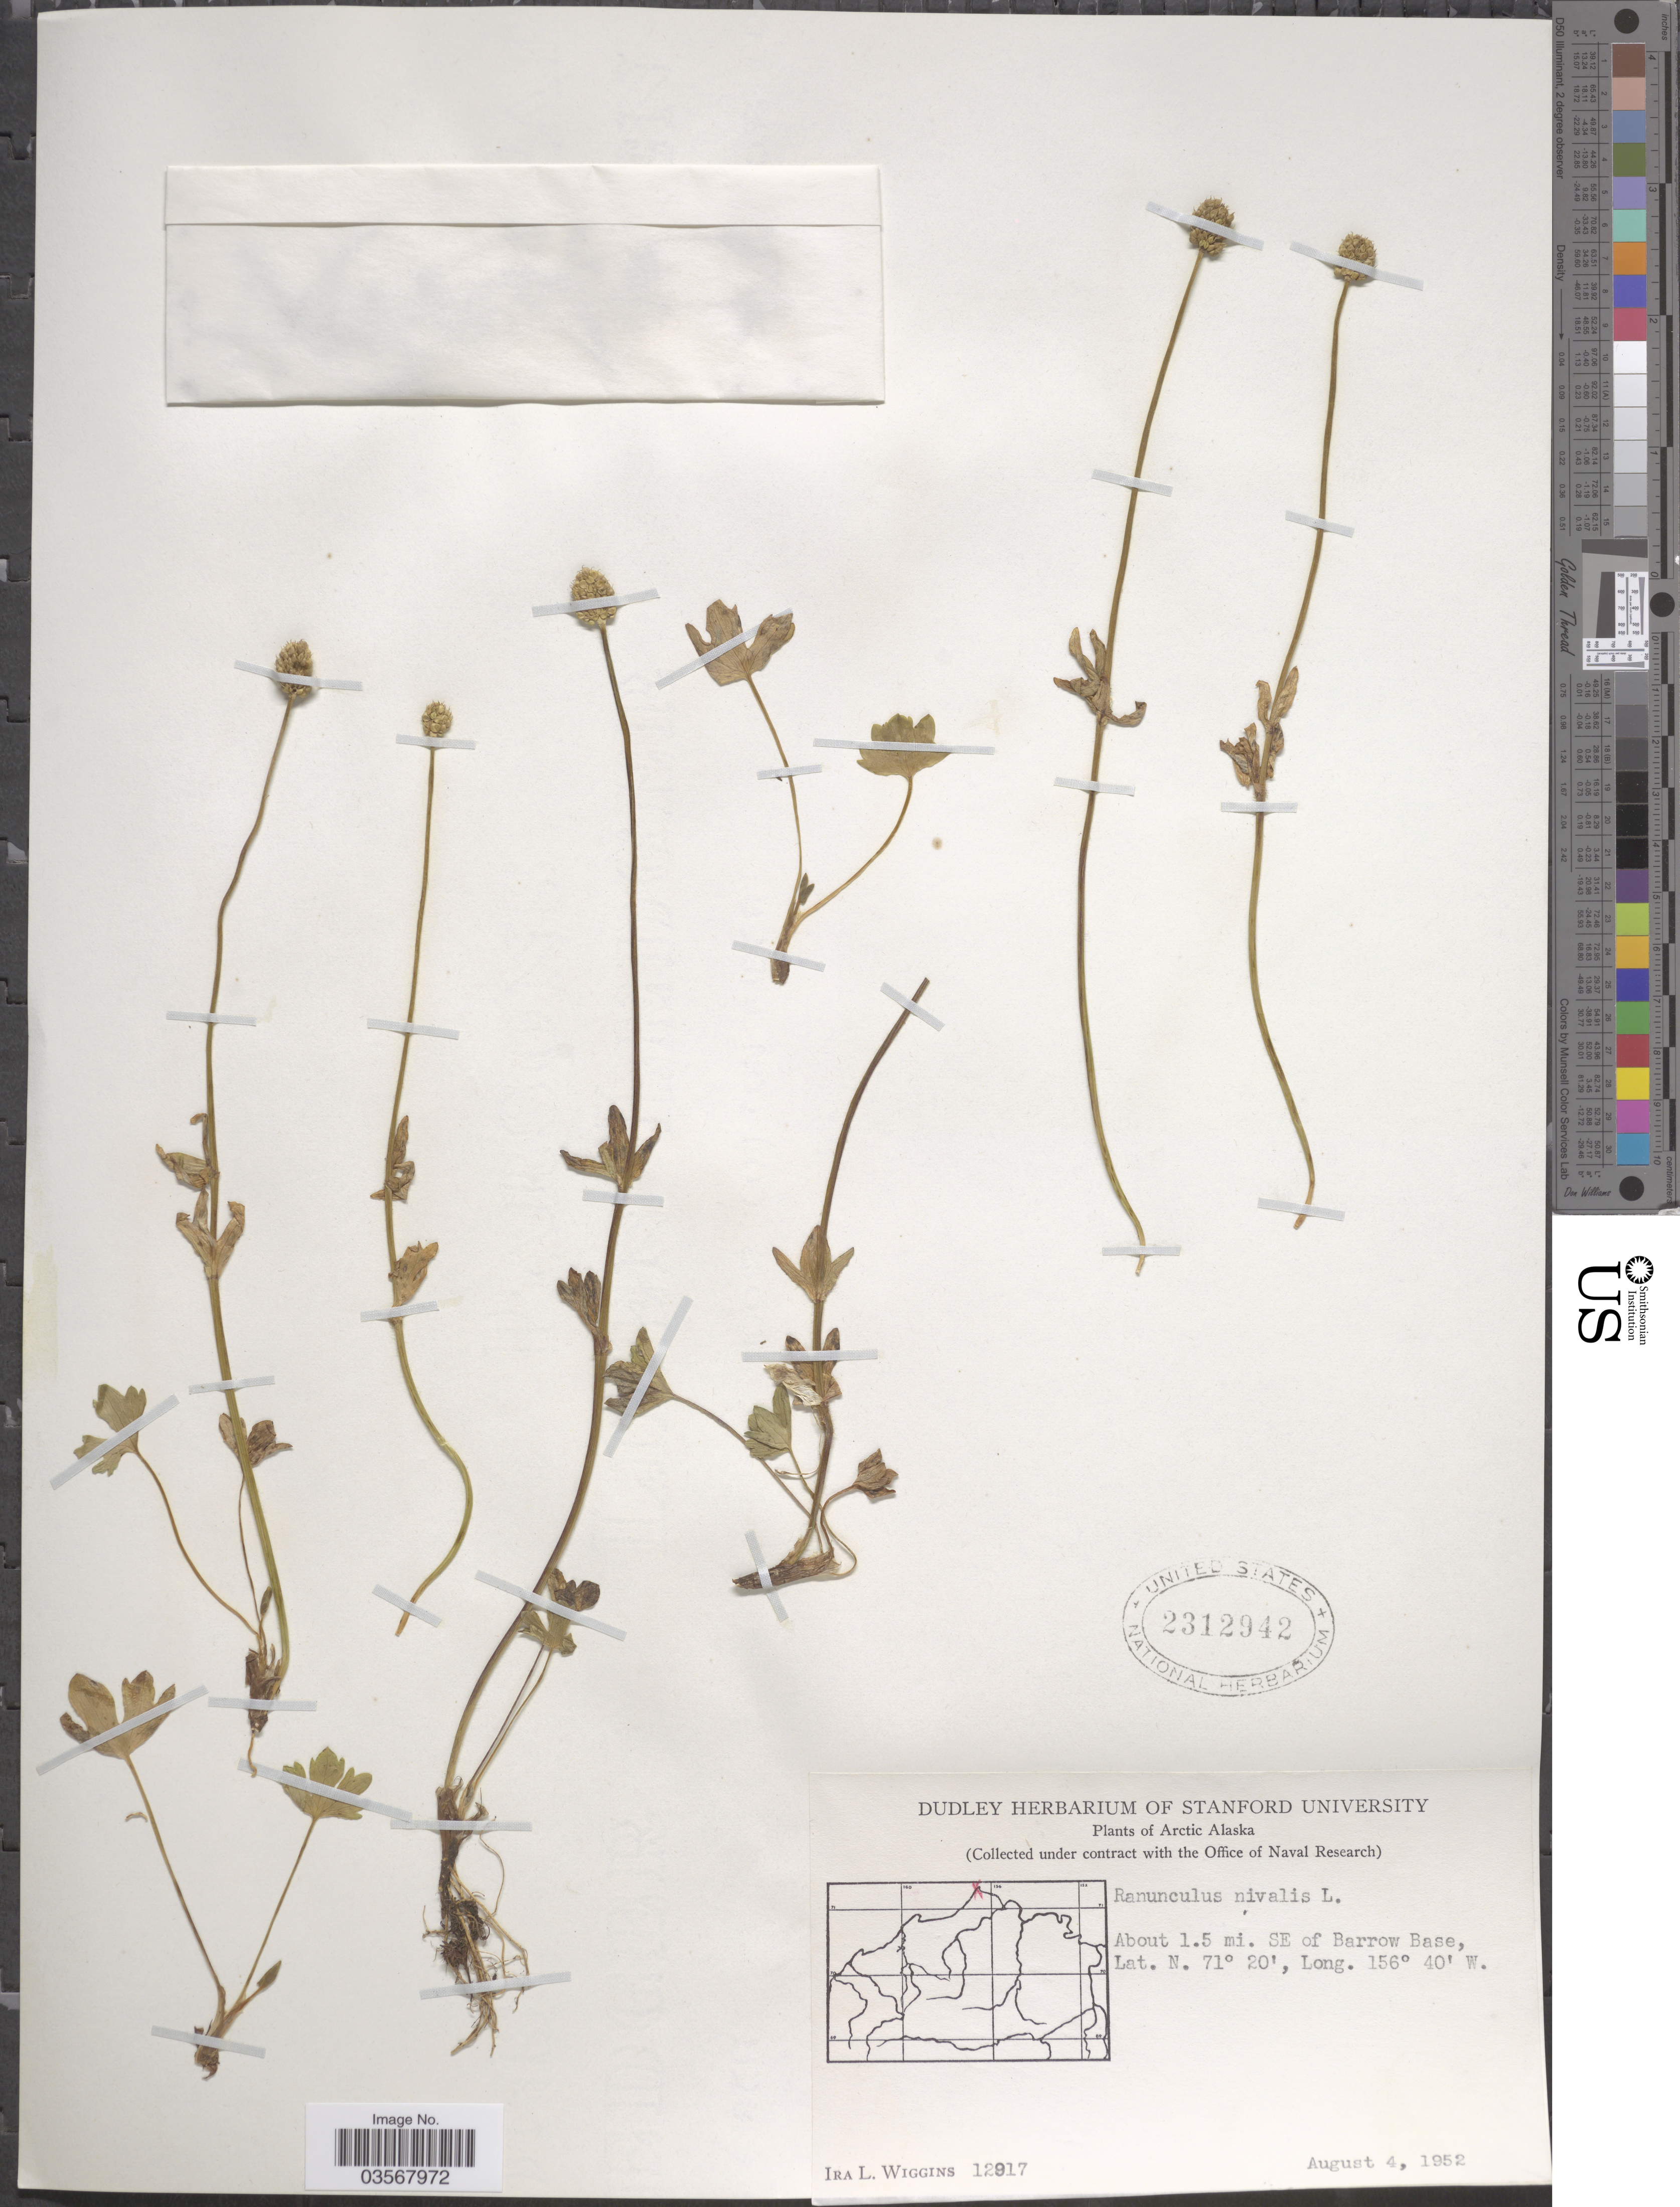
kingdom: Plantae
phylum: Tracheophyta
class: Magnoliopsida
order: Ranunculales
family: Ranunculaceae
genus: Ranunculus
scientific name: Ranunculus nivalis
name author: L.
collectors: I. L. Wiggins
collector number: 12917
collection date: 1952-08-04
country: United States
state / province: Alaska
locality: Arctic Alaska. About 1.5 mi. SE of Barrow Base.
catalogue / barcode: US 2312942